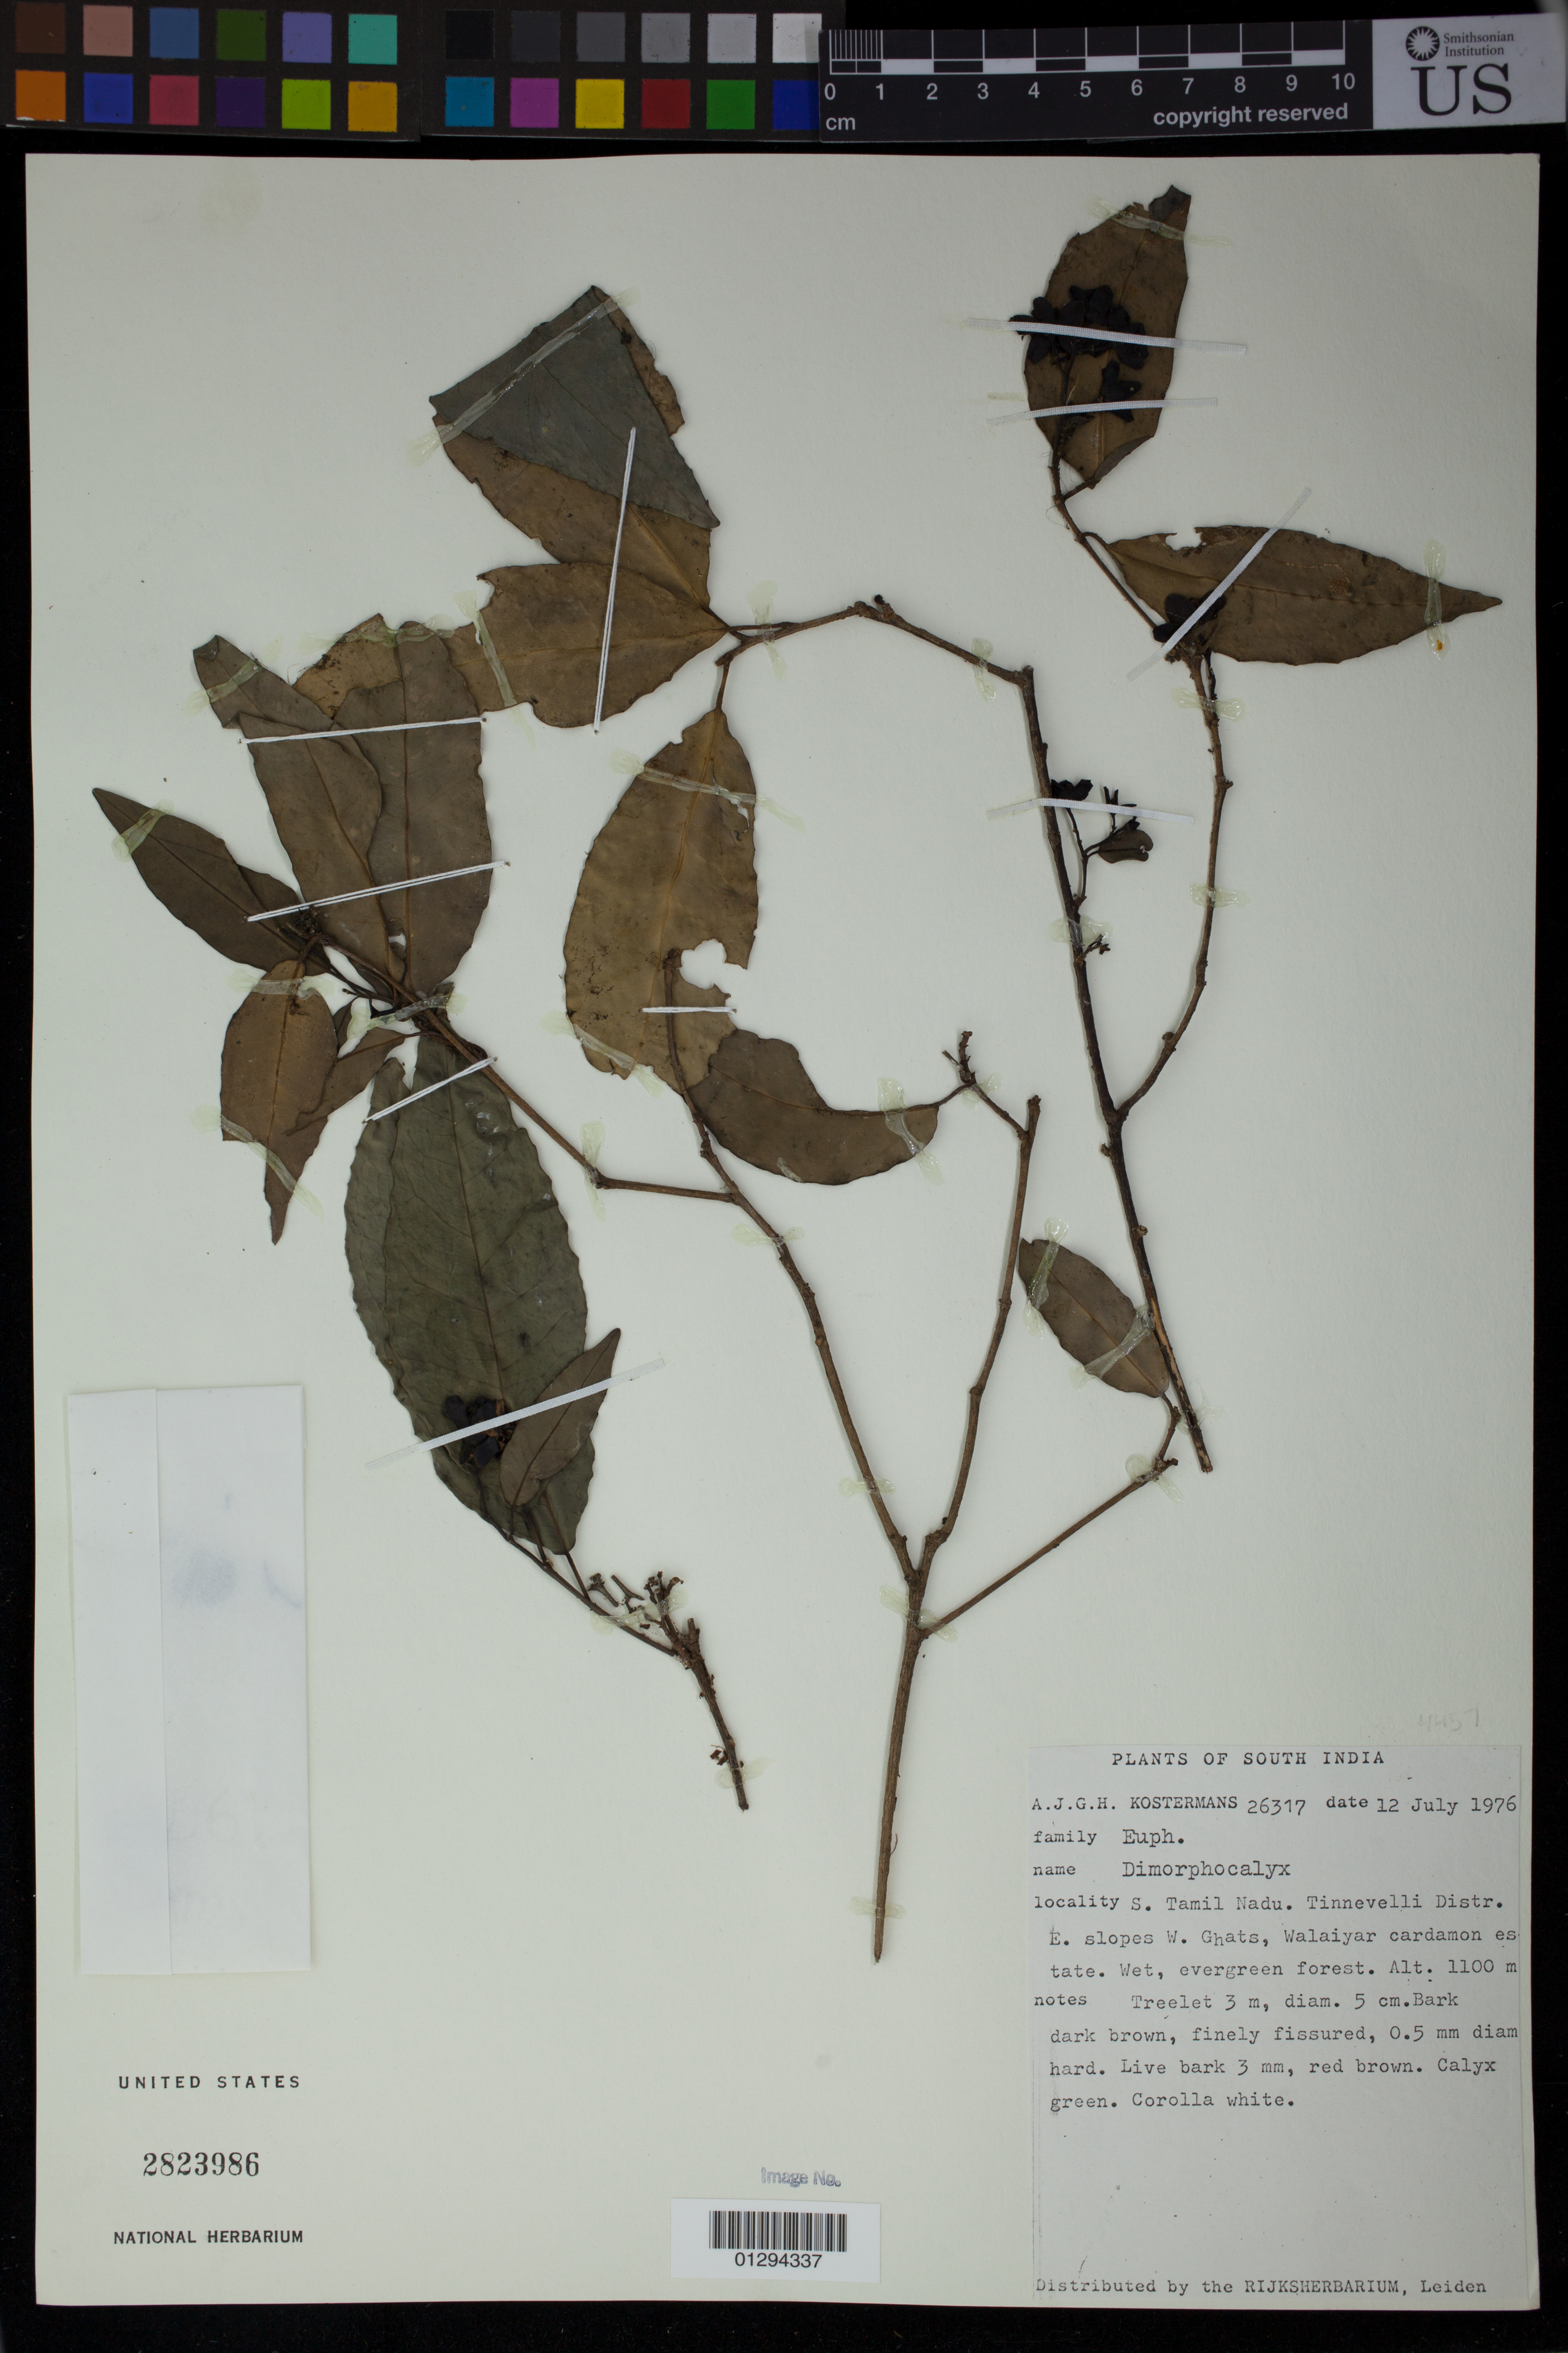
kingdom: Plantae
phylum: Tracheophyta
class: Magnoliopsida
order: Malpighiales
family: Euphorbiaceae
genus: Dimorphocalyx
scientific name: Dimorphocalyx sp.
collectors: A. J. G. Kostermans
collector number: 26317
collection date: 1976-07-12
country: India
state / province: Tamil Nadu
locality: South India, S. Tamil Nadu. Tinnevelli [Tirunelveli] Distr., E. slopes W. Ghats, Walaiyar cardamon estates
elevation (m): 1100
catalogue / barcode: US 2823986